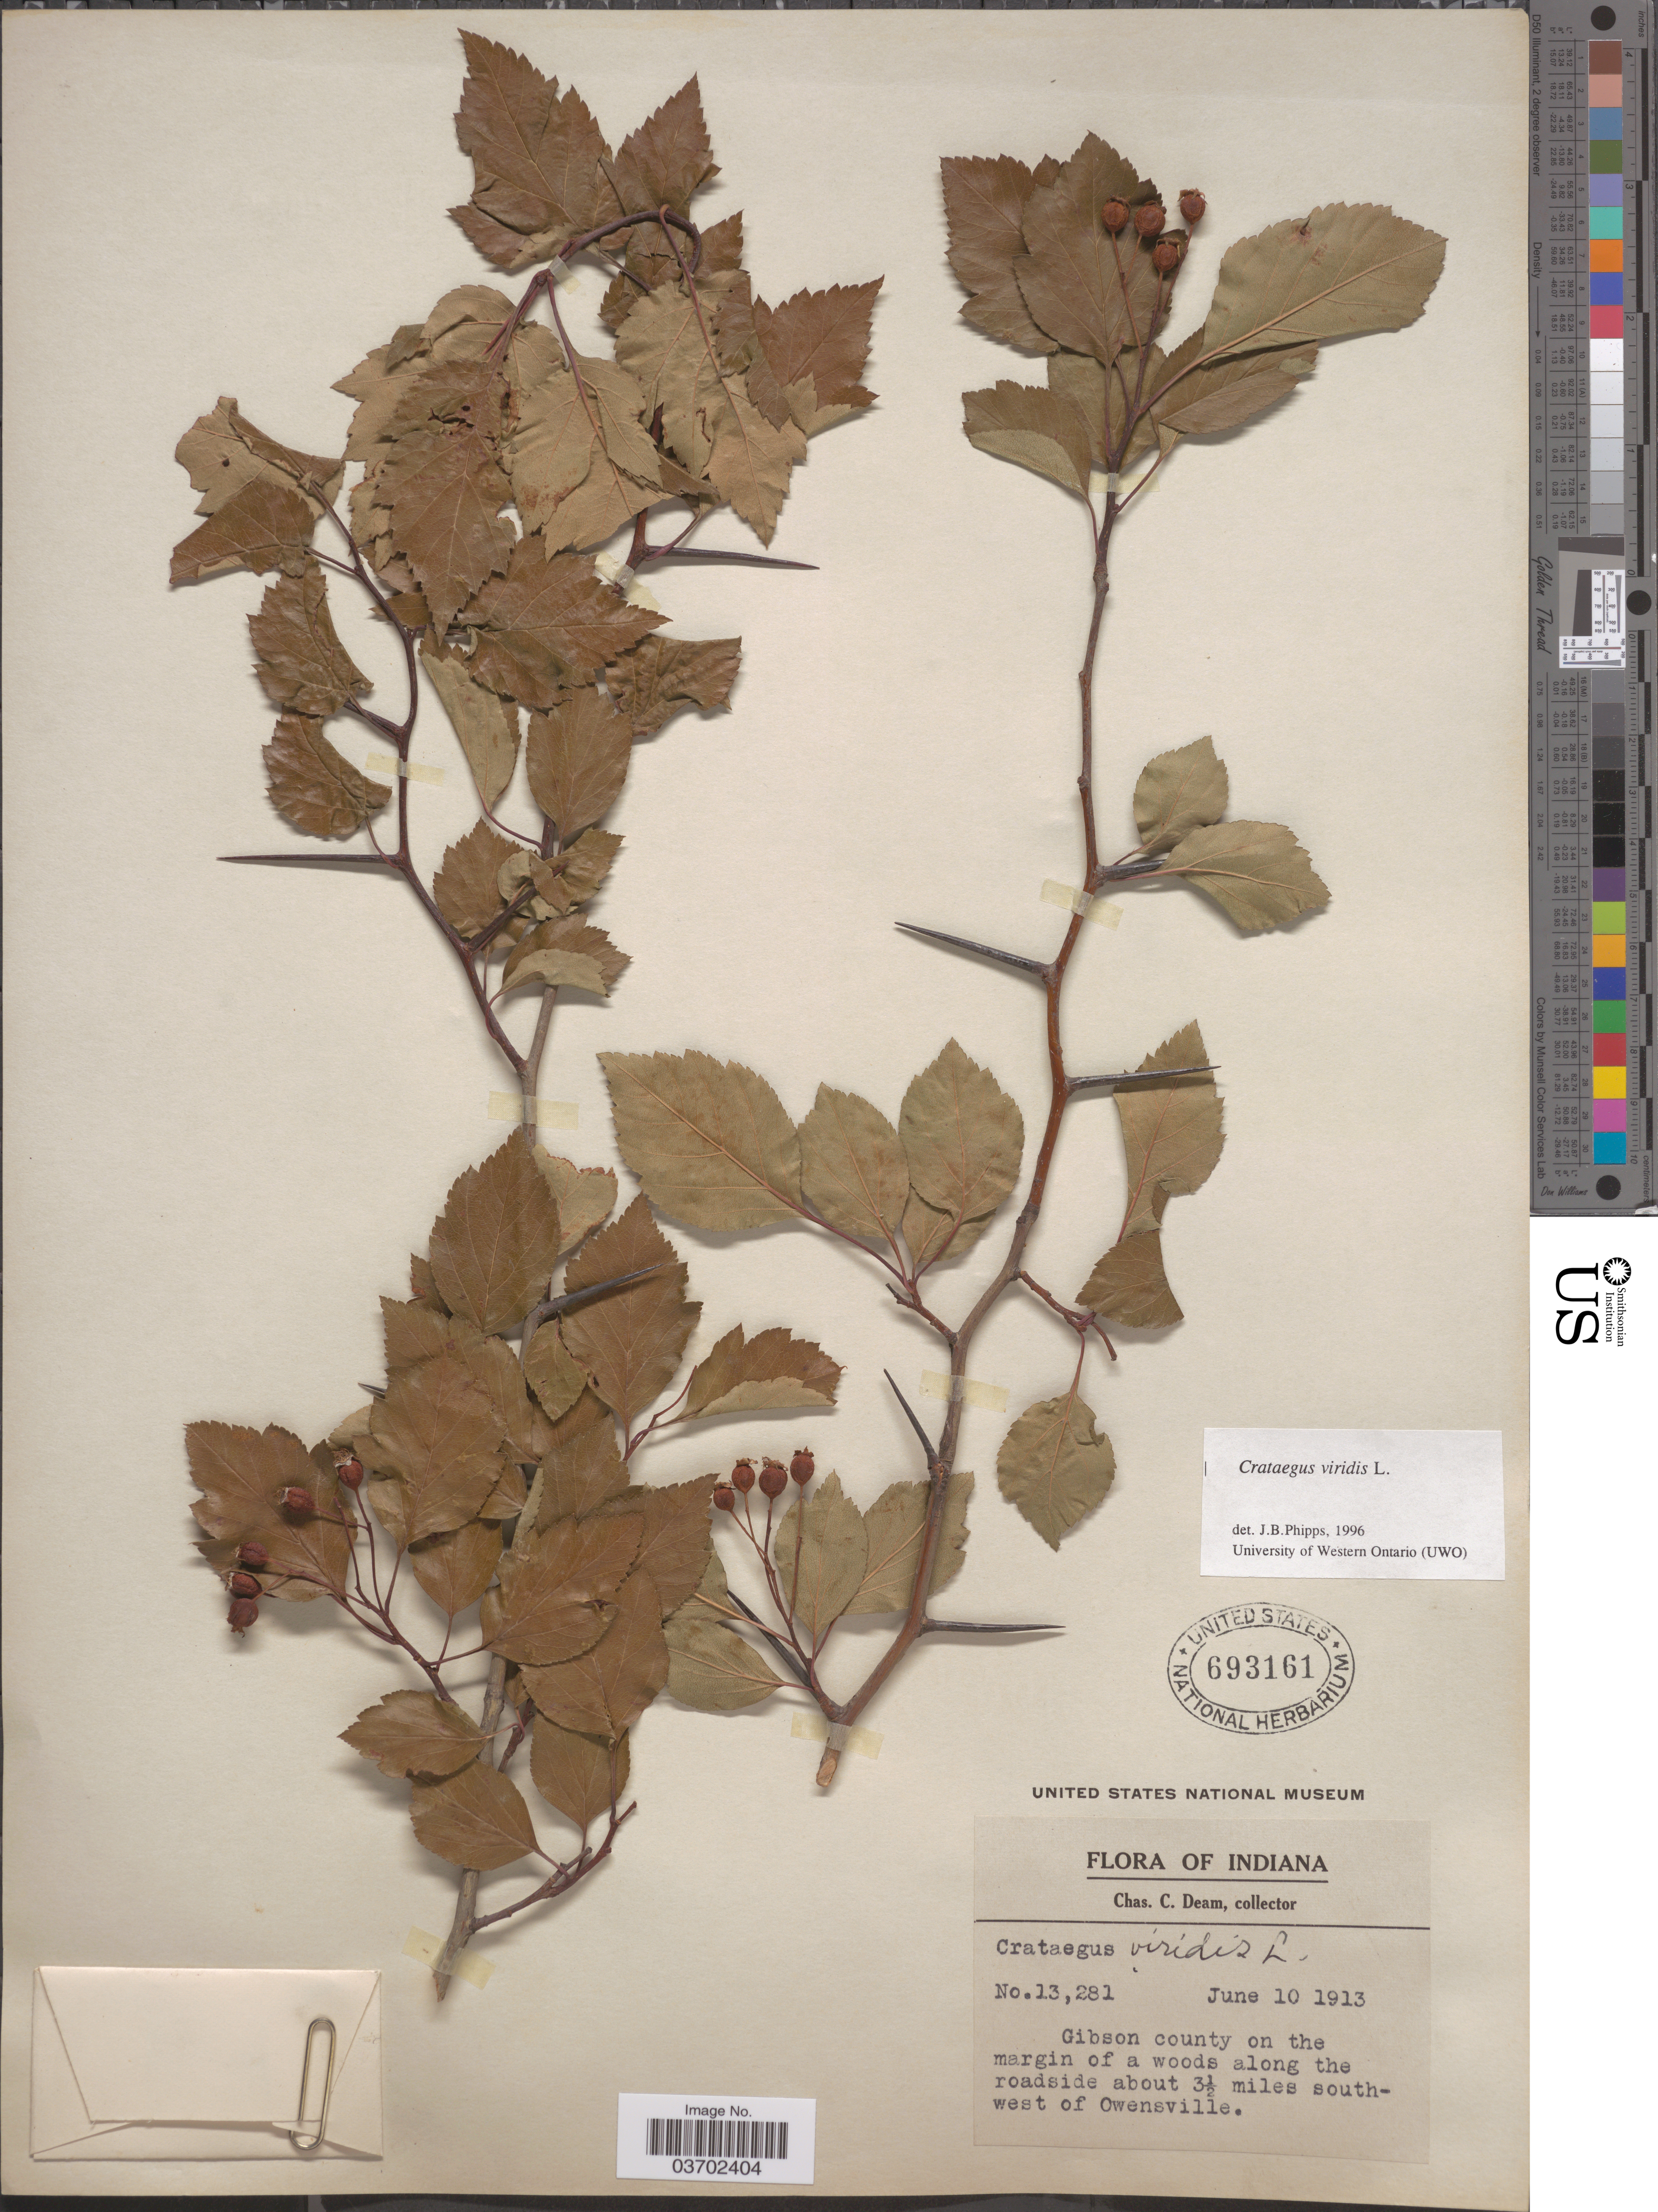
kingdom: Plantae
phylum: Tracheophyta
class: Magnoliopsida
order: Rosales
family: Rosaceae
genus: Crataegus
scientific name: Crataegus viridis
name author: L.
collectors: C. C. Deam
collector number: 13281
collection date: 1913-06-10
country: United States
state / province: Indiana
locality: Gibson County on the margin of a woods along the roadside about 3½ miles southwest of Owensville.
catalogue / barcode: US 693161